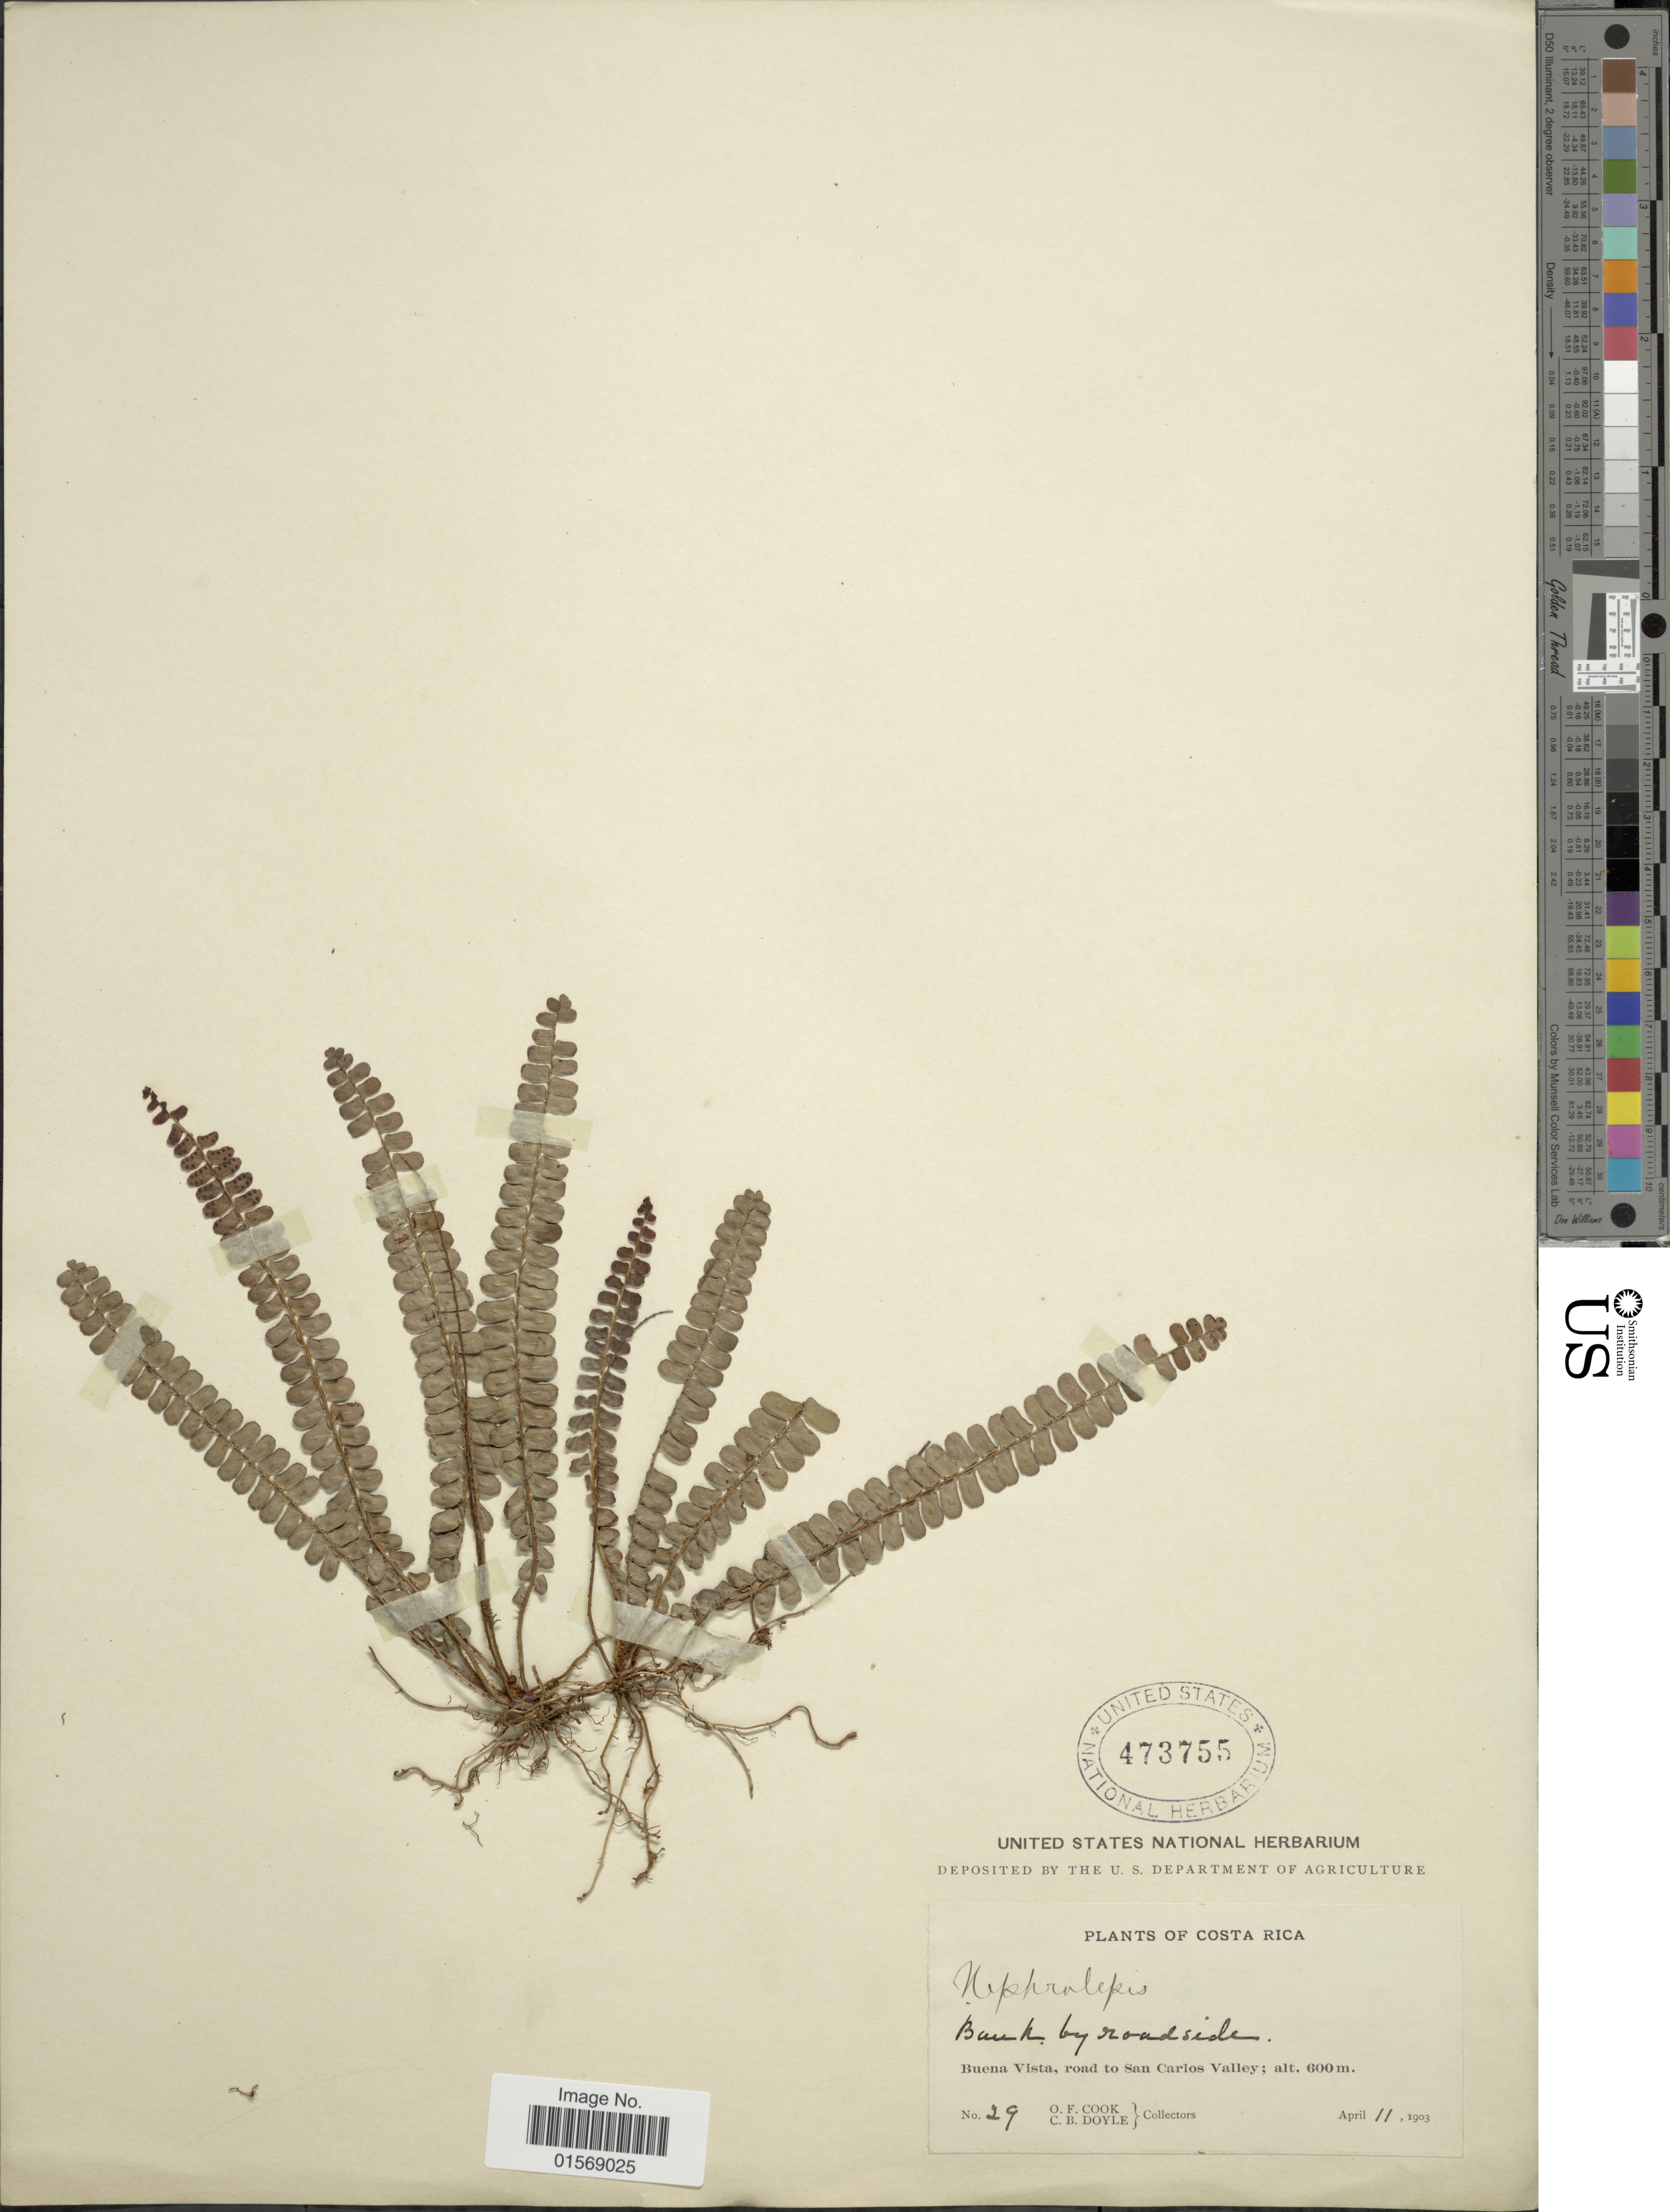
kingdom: Plantae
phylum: Tracheophyta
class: Polypodiopsida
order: Polypodiales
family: Nephrolepidaceae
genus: Nephrolepis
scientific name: Nephrolepis pectinata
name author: (Willd.) Schott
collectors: O. F. Cook & C. Doyle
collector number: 29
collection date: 1903-04-11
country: Costa Rica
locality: Costa Rica, Buena Vista, road to San Carlos Valley.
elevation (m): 600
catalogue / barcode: US 473755